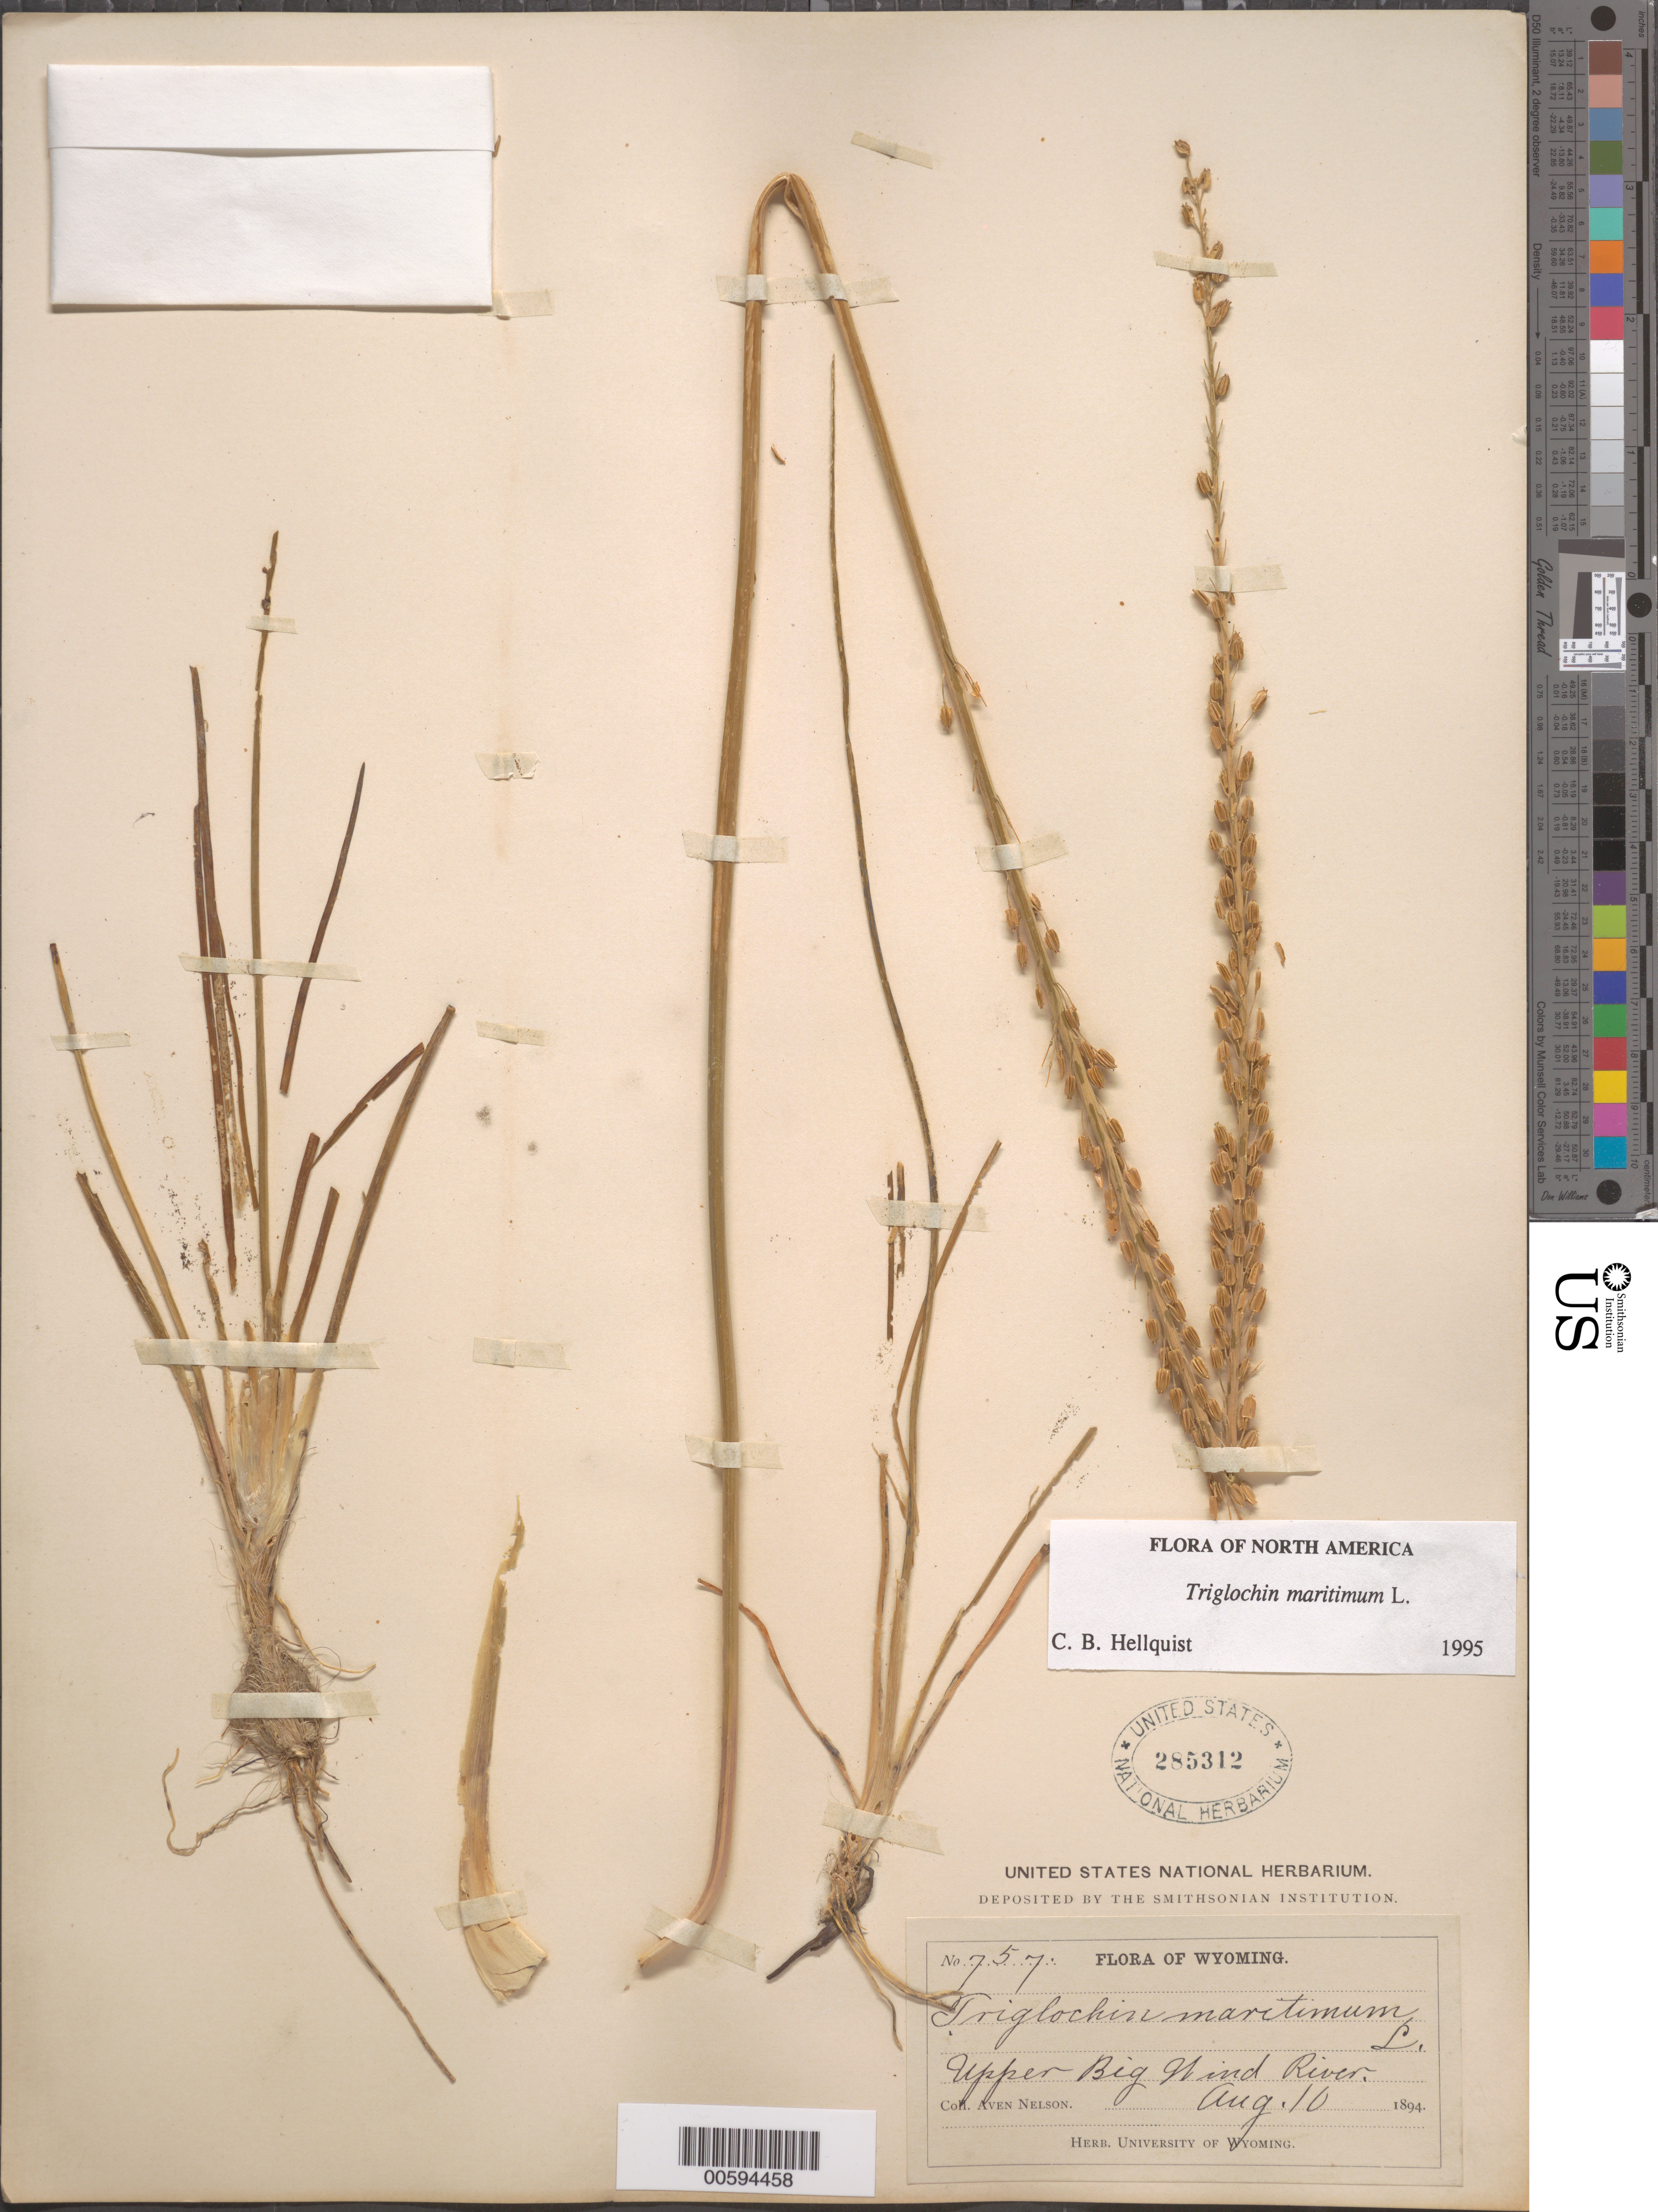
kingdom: Plantae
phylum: Tracheophyta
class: Liliopsida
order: Alismatales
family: Juncaginaceae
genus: Triglochin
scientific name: Triglochin maritima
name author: L.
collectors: A. Nelson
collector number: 757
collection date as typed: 10 Aug 1894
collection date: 1894-08-10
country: United States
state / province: Wyoming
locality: Upper Big Wind River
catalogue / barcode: US 285312